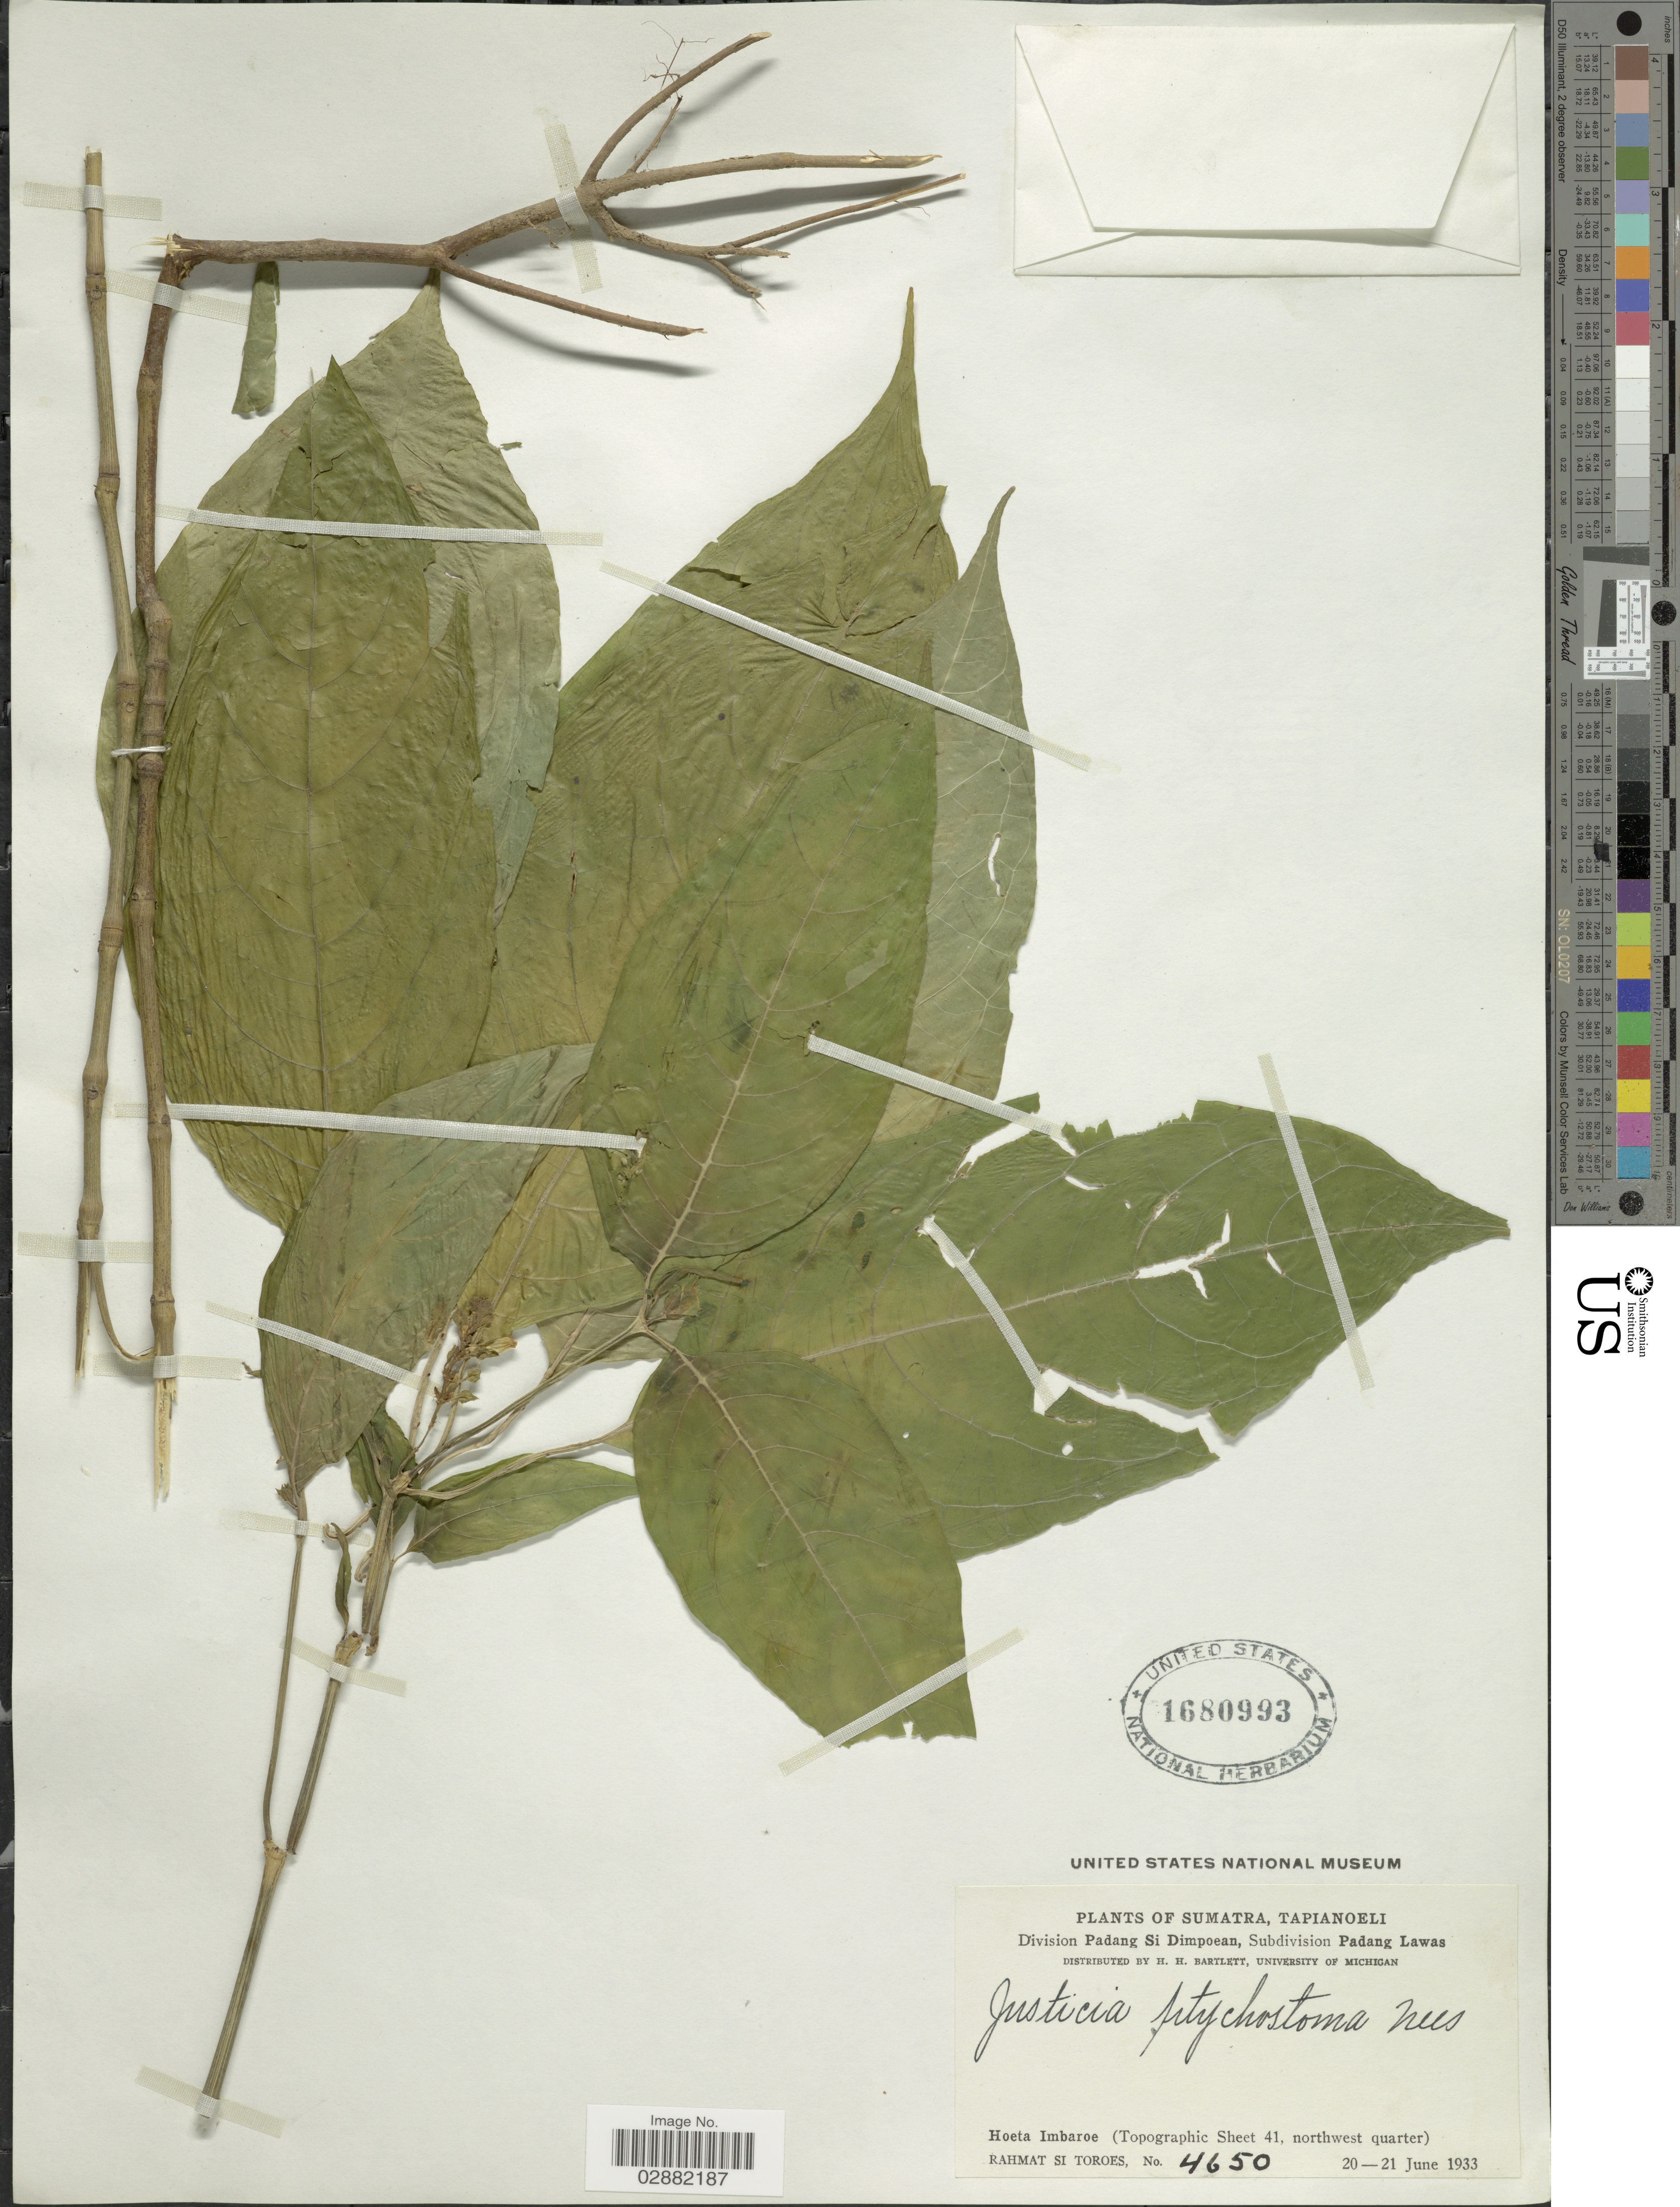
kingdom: Plantae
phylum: Tracheophyta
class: Magnoliopsida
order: Lamiales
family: Acanthaceae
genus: Justicia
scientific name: Justicia ptychostoma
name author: Wall.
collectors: Rahmat Si Boeea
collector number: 4650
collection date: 1933-06-20/1933-06-21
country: Indonesia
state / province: Sumatra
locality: Sumatra, Tapianoeli. Division Padang Si Dimpoean, Subdivision Padang Lawas. Hoeta Imbaroe (Topographic Sheet 41, northwest quarter).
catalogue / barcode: US 1680993